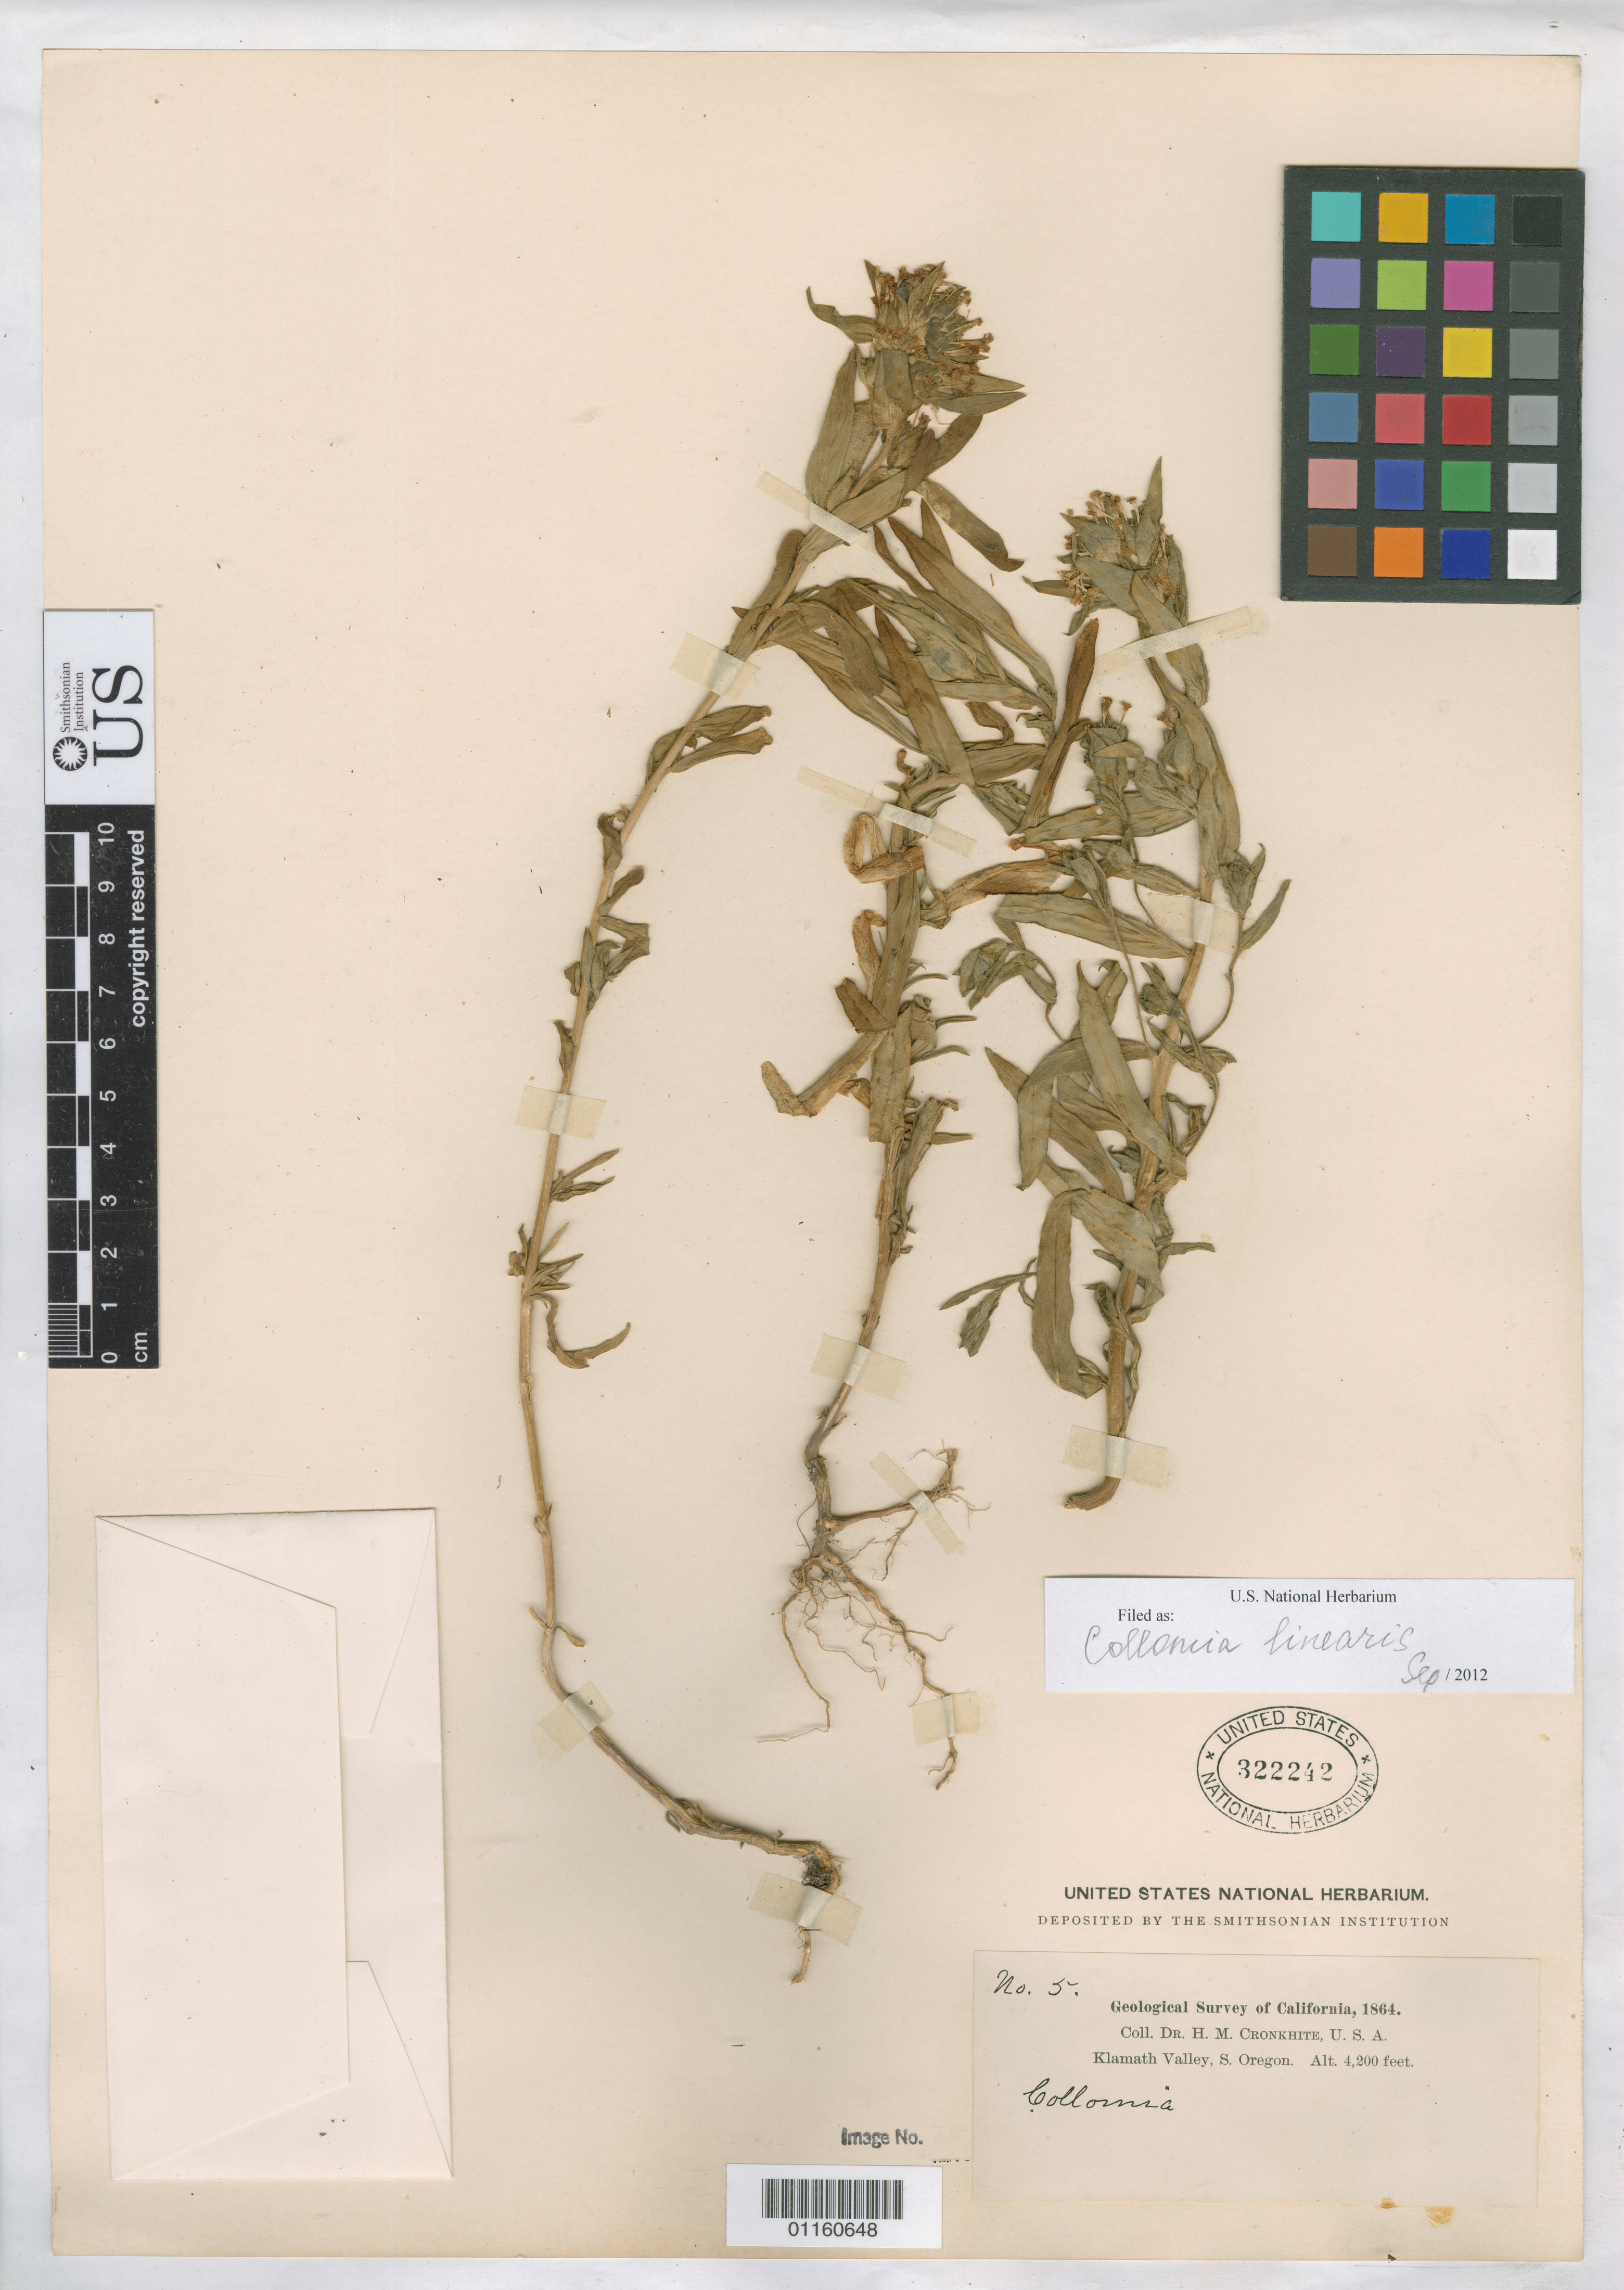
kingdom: Plantae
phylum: Tracheophyta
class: Magnoliopsida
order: Ericales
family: Polemoniaceae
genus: Collomia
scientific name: Collomia linearis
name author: Nutt.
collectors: H. M. Cronkhite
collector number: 5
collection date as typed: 1864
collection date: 1864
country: United States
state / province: Oregon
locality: Klamath Valley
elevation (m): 1280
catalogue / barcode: US 322242